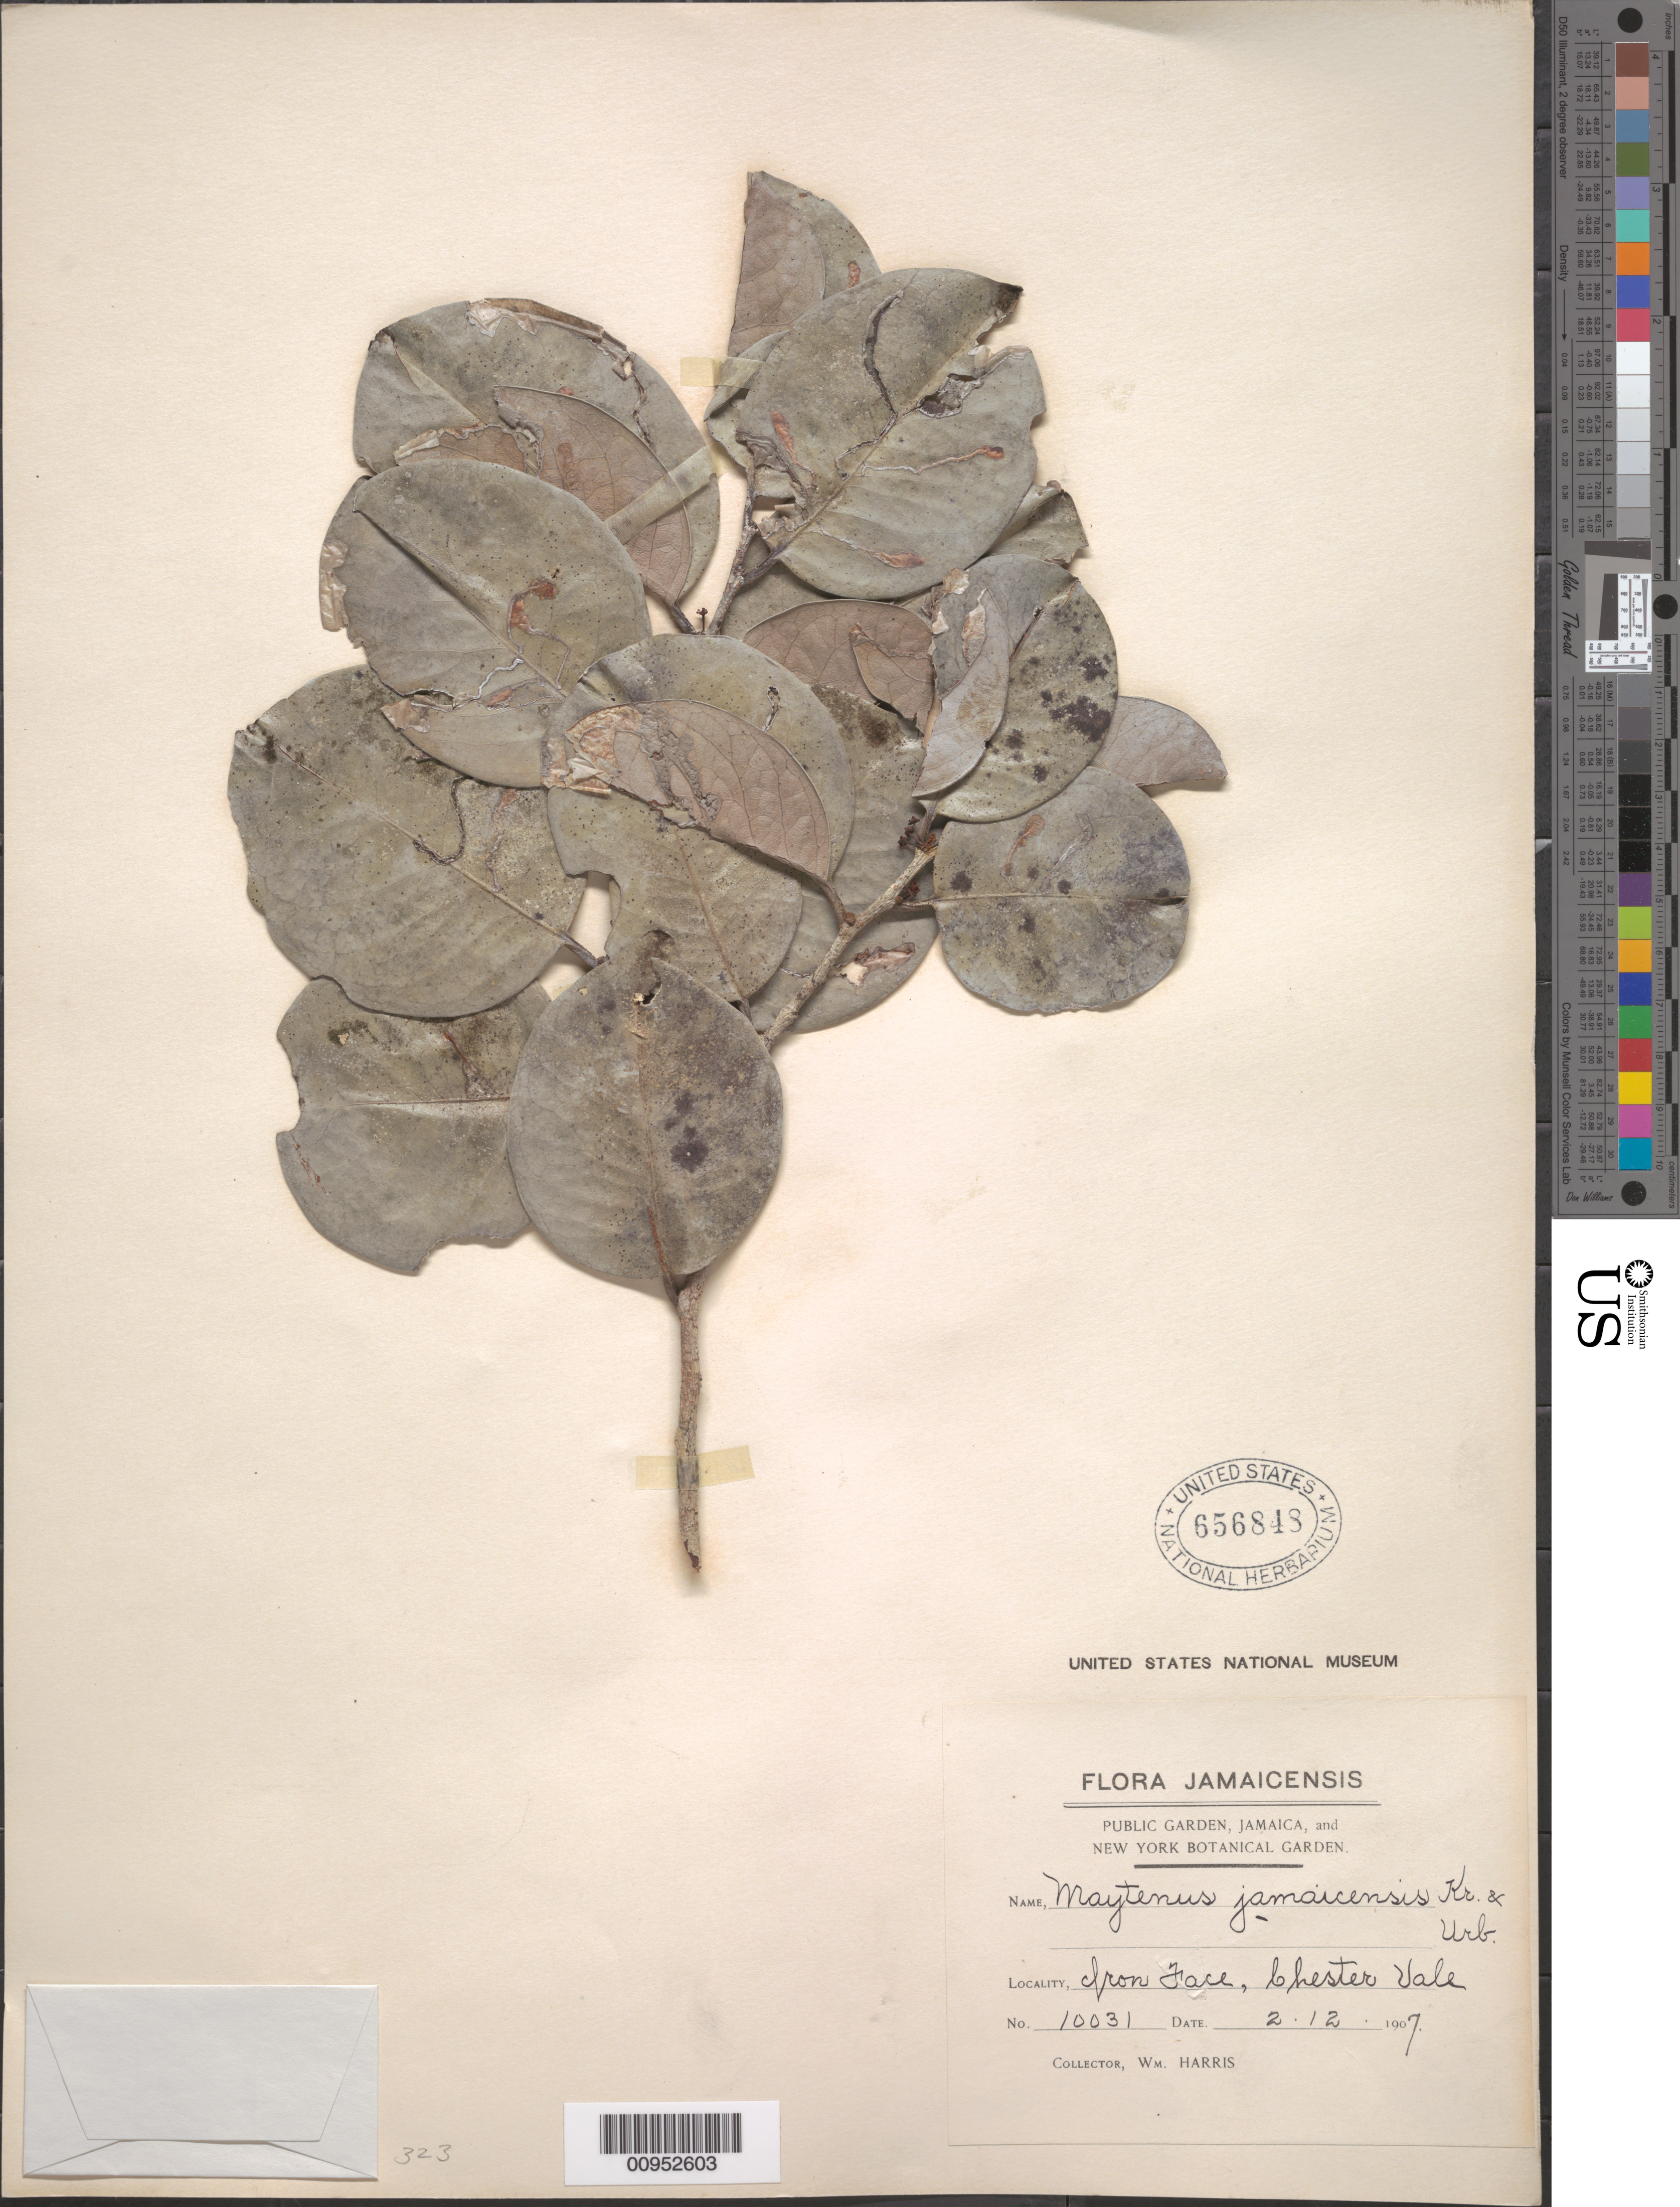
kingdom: Plantae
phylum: Tracheophyta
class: Magnoliopsida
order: Celastrales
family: Celastraceae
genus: Maytenus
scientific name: Maytenus jamaicensis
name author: Krug & Urb.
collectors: W. H. Harris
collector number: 10031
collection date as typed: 02 Dec 1907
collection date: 1907-12-02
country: Jamaica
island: Jamaica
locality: Iron Face, Chester Vale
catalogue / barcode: US 656848